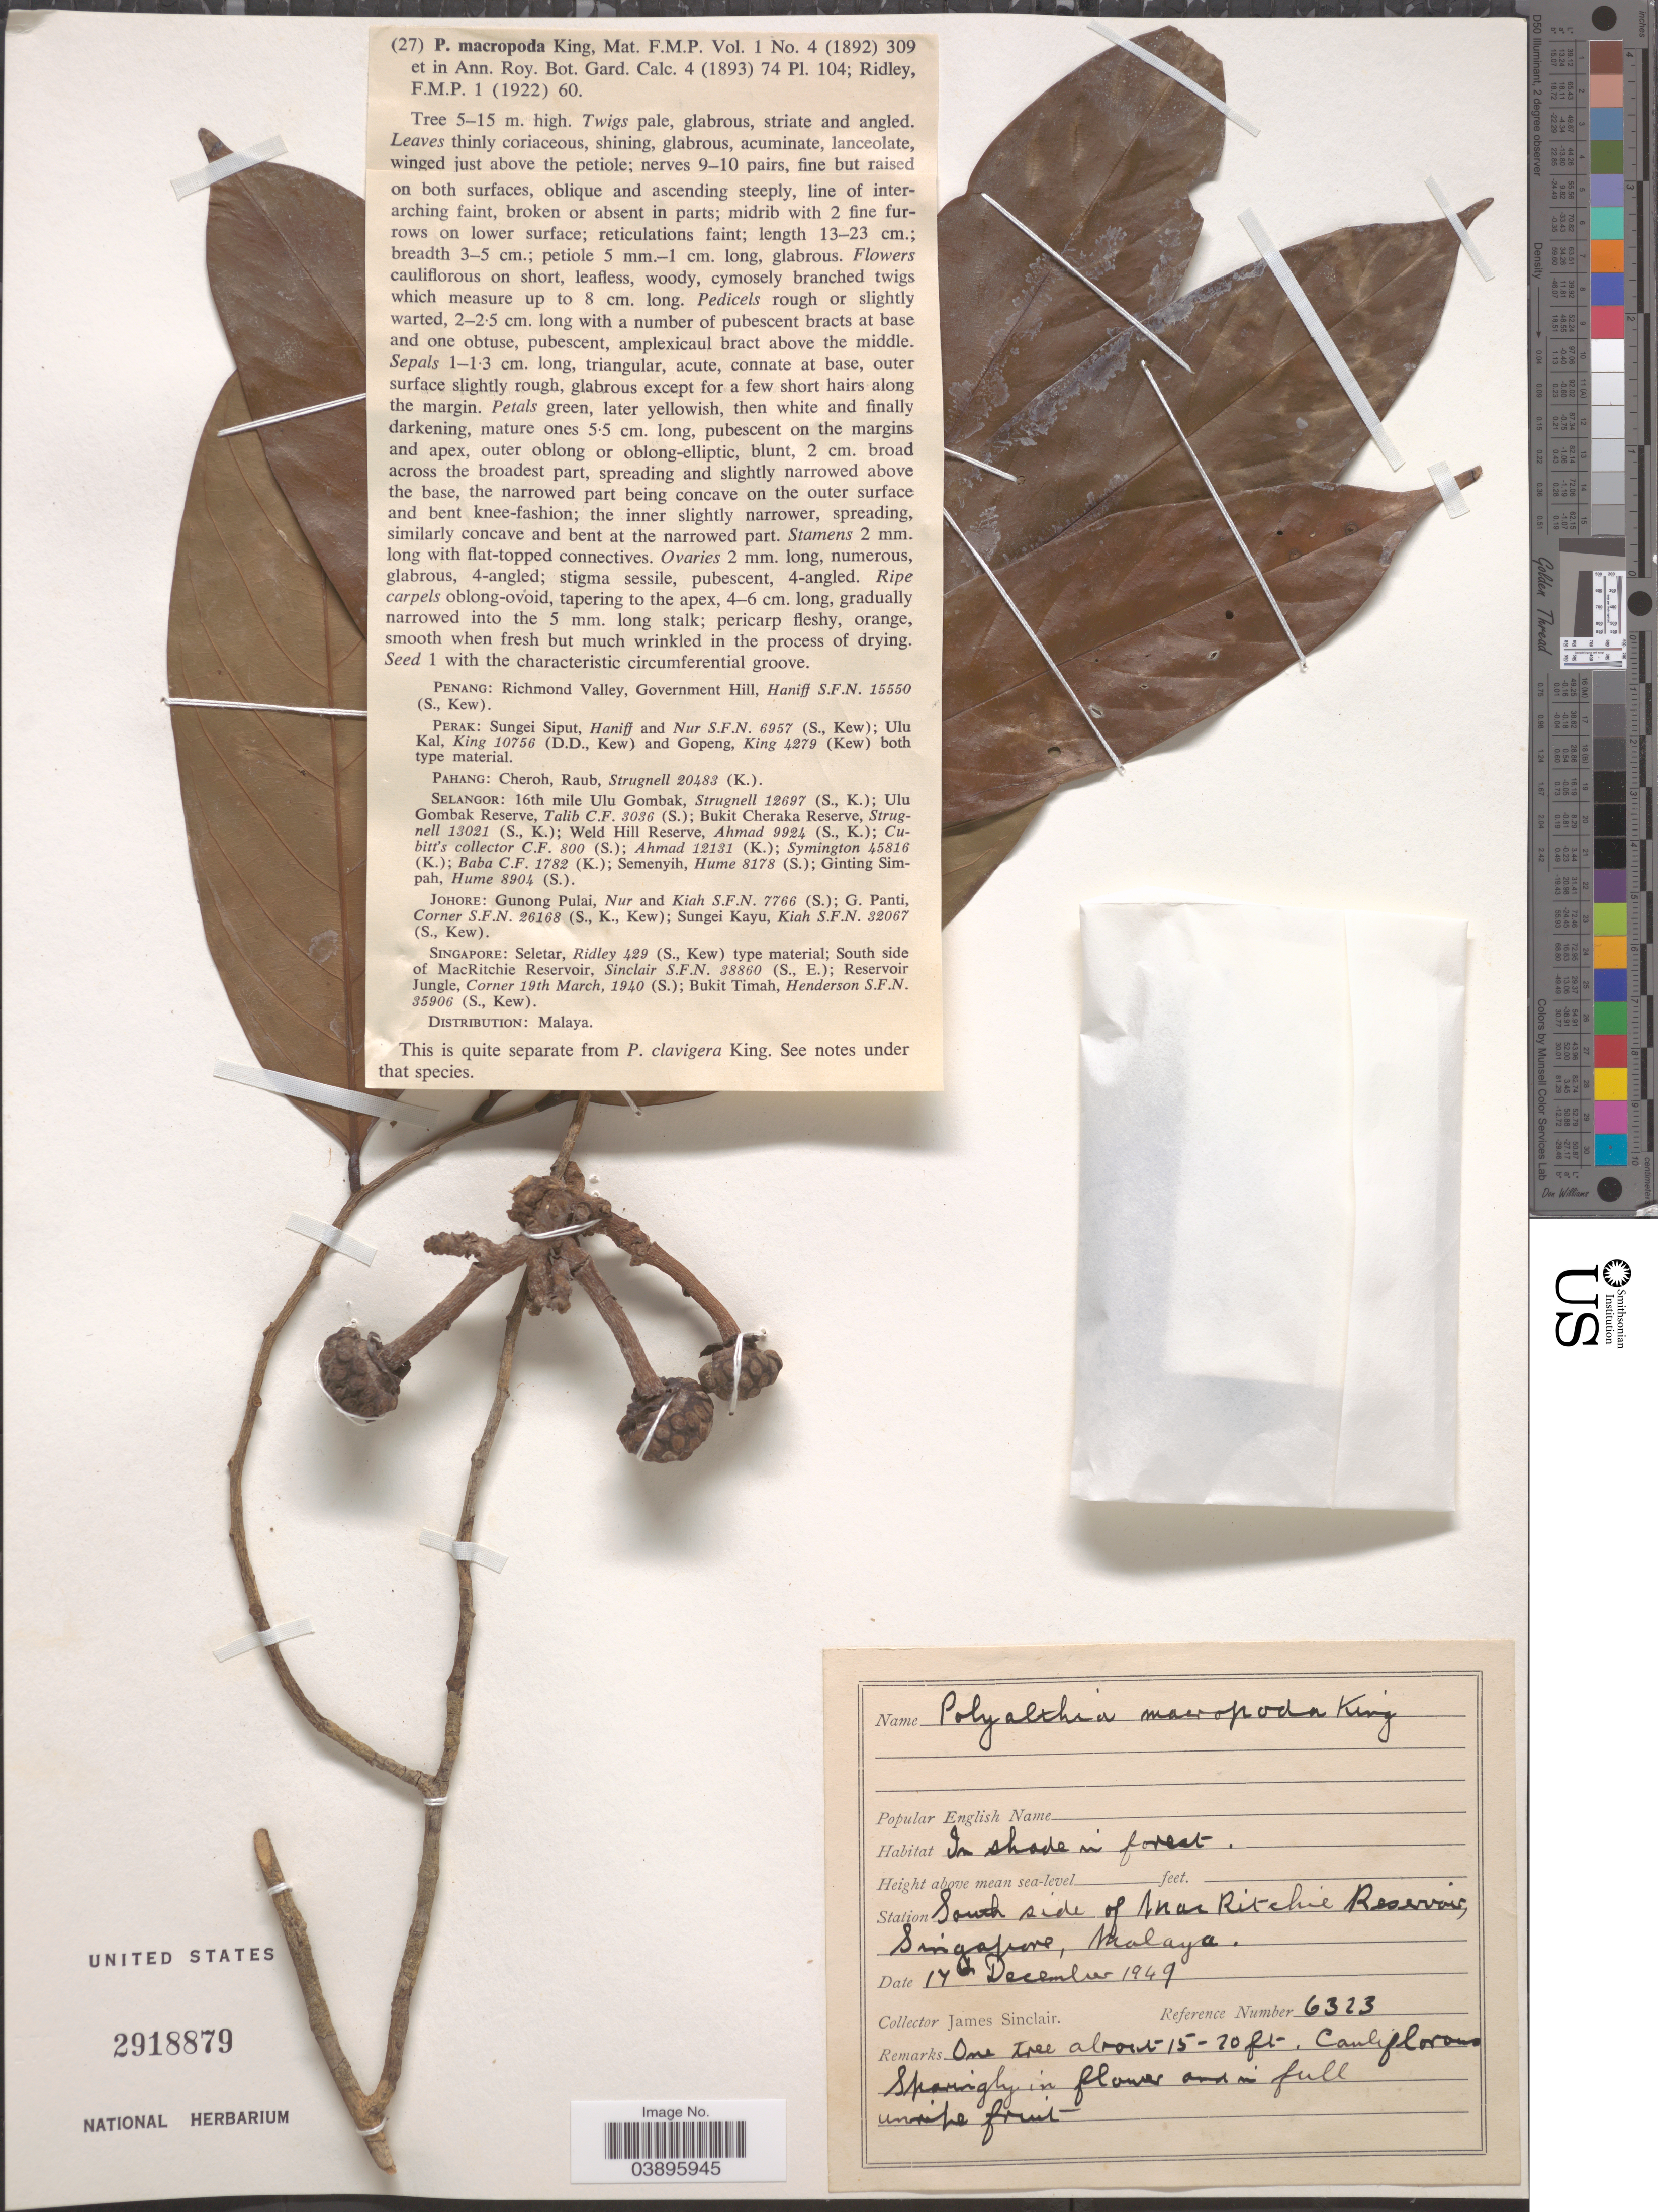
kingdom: Plantae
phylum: Tracheophyta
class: Magnoliopsida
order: Magnoliales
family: Annonaceae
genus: Polyalthia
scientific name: Polyalthia macropoda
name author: (Miq.) F. Muell.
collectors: J. Sinclair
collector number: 6323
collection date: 1949-12-17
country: Singapore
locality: Station South side of MacRitchie Reservoir, Malaya.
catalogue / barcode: US 2918879